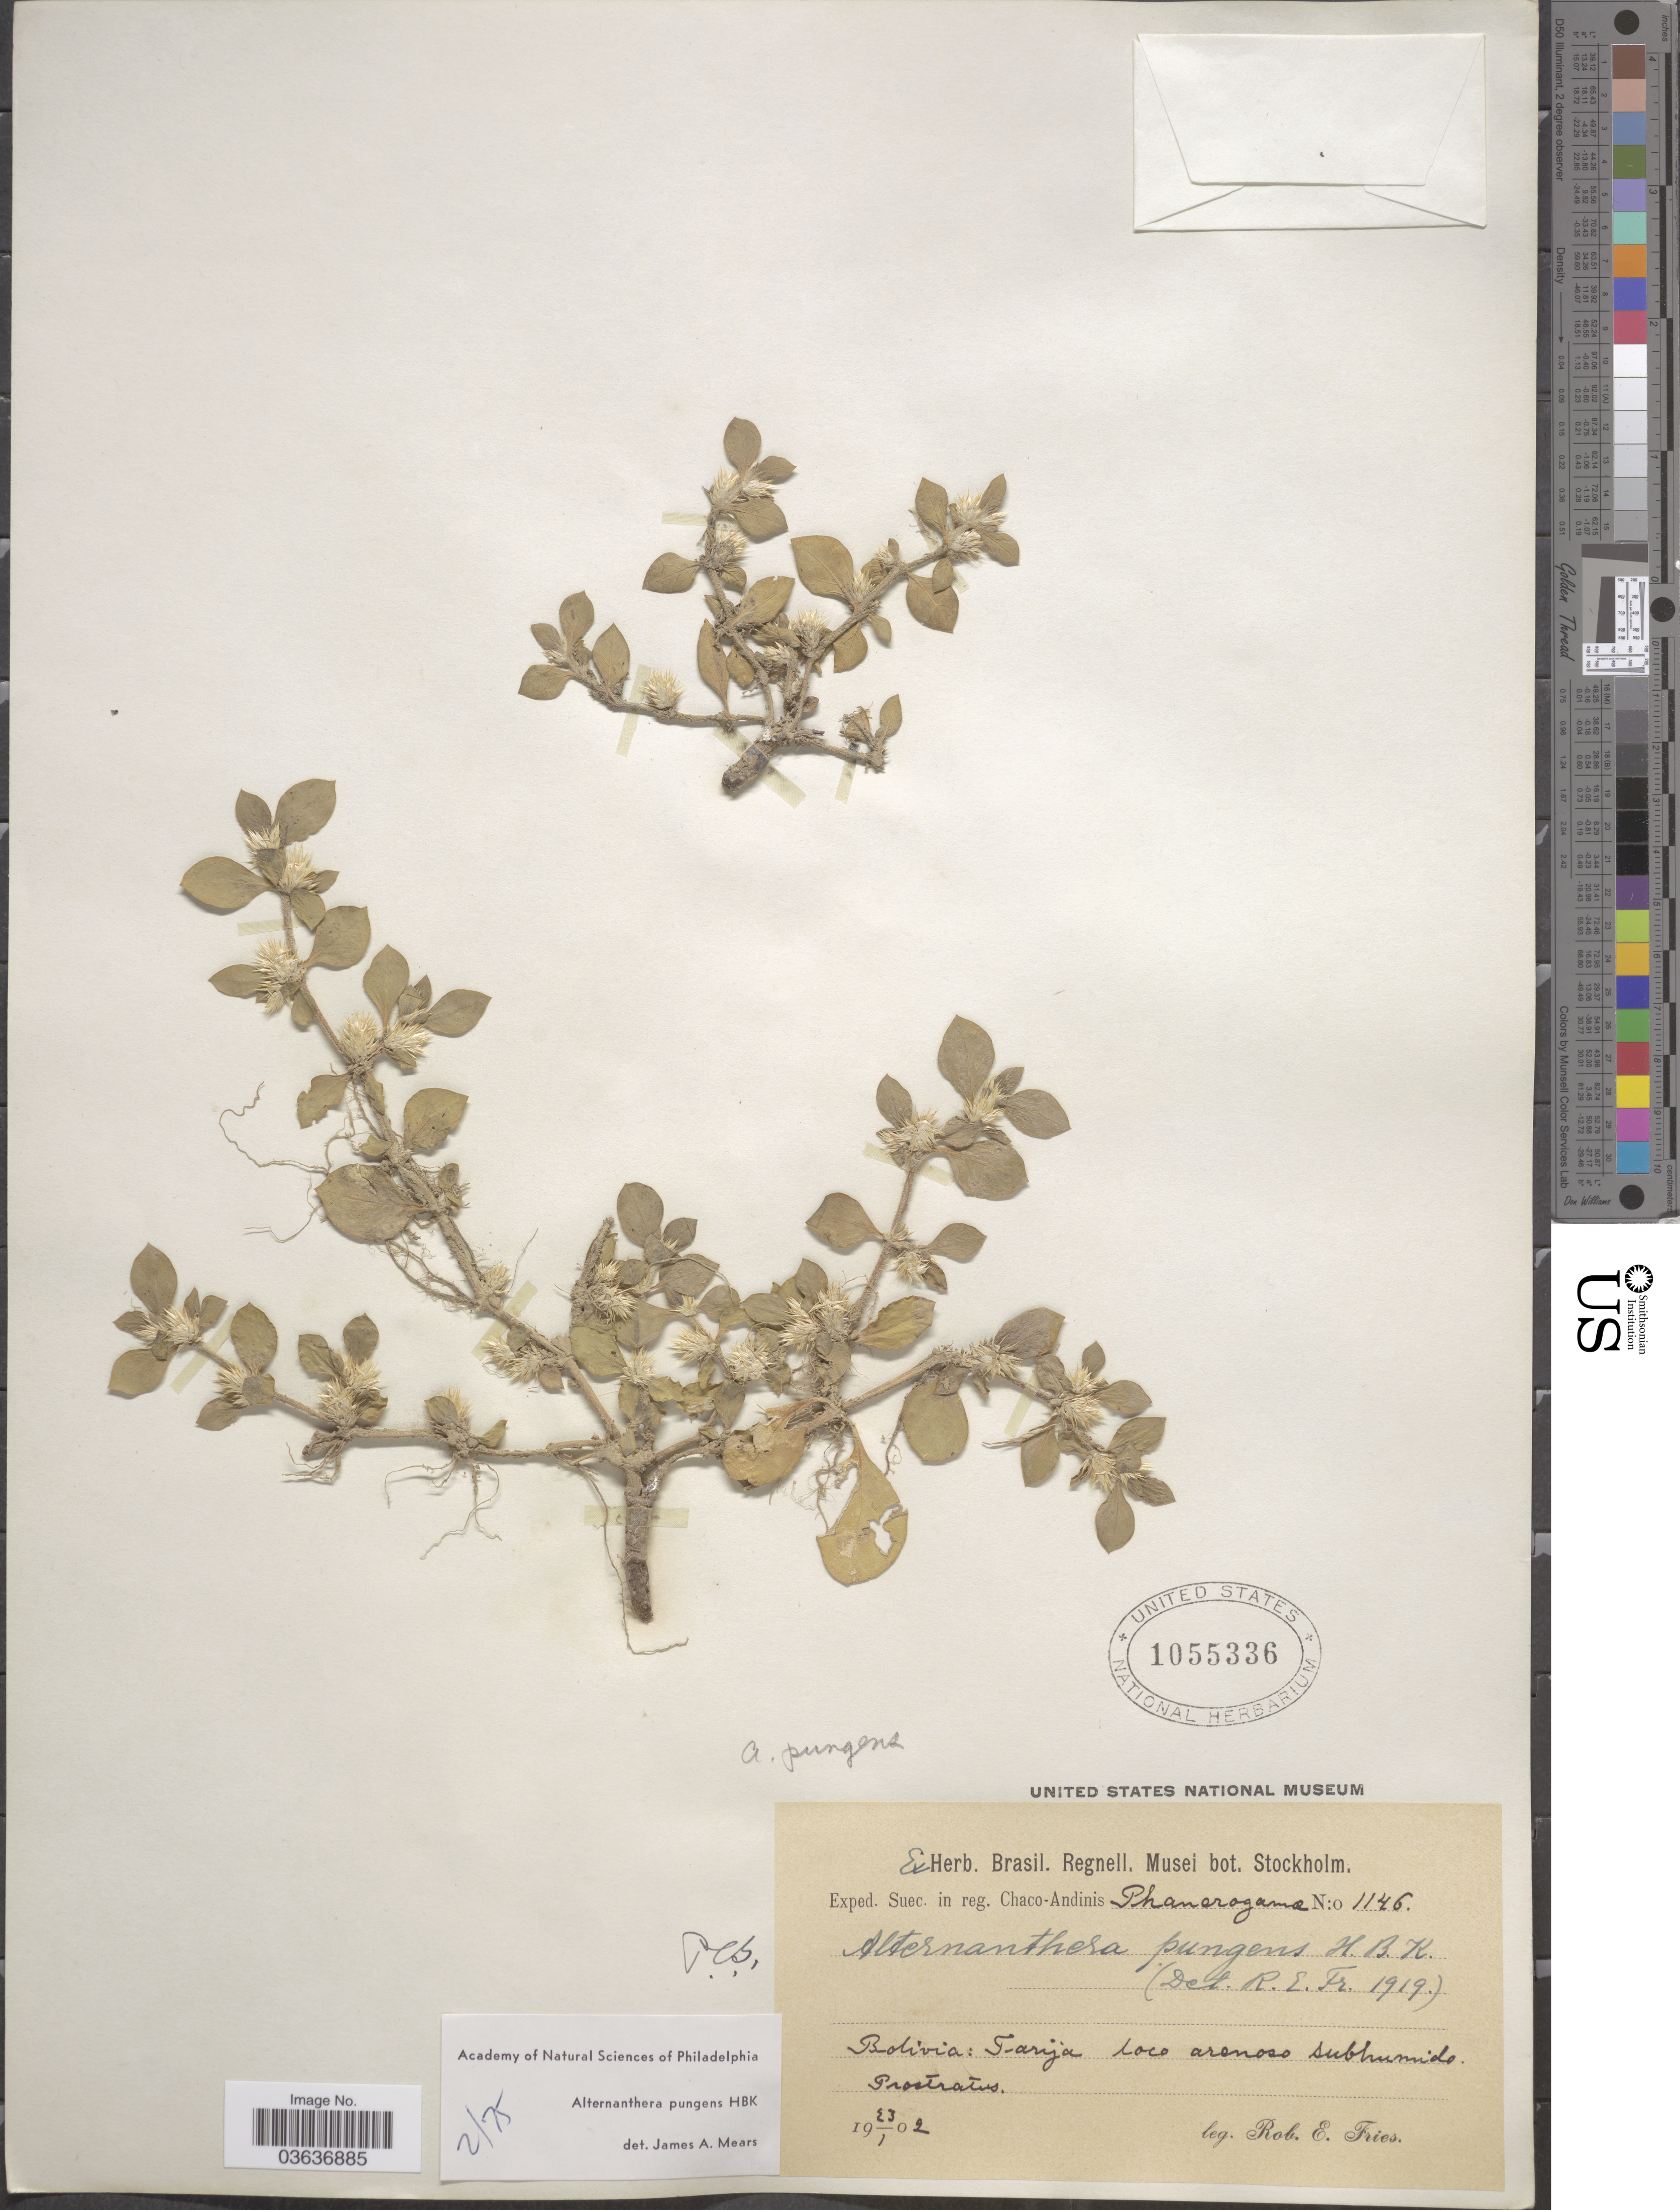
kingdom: Plantae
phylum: Tracheophyta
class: Magnoliopsida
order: Caryophyllales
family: Amaranthaceae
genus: Alternanthera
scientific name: Alternanthera pungens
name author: Kunth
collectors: R. E. Fries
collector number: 1146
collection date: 1902-01-23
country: Bolivia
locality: Farija loco arenoso sublumido. Prostratus.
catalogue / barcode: US 1055336